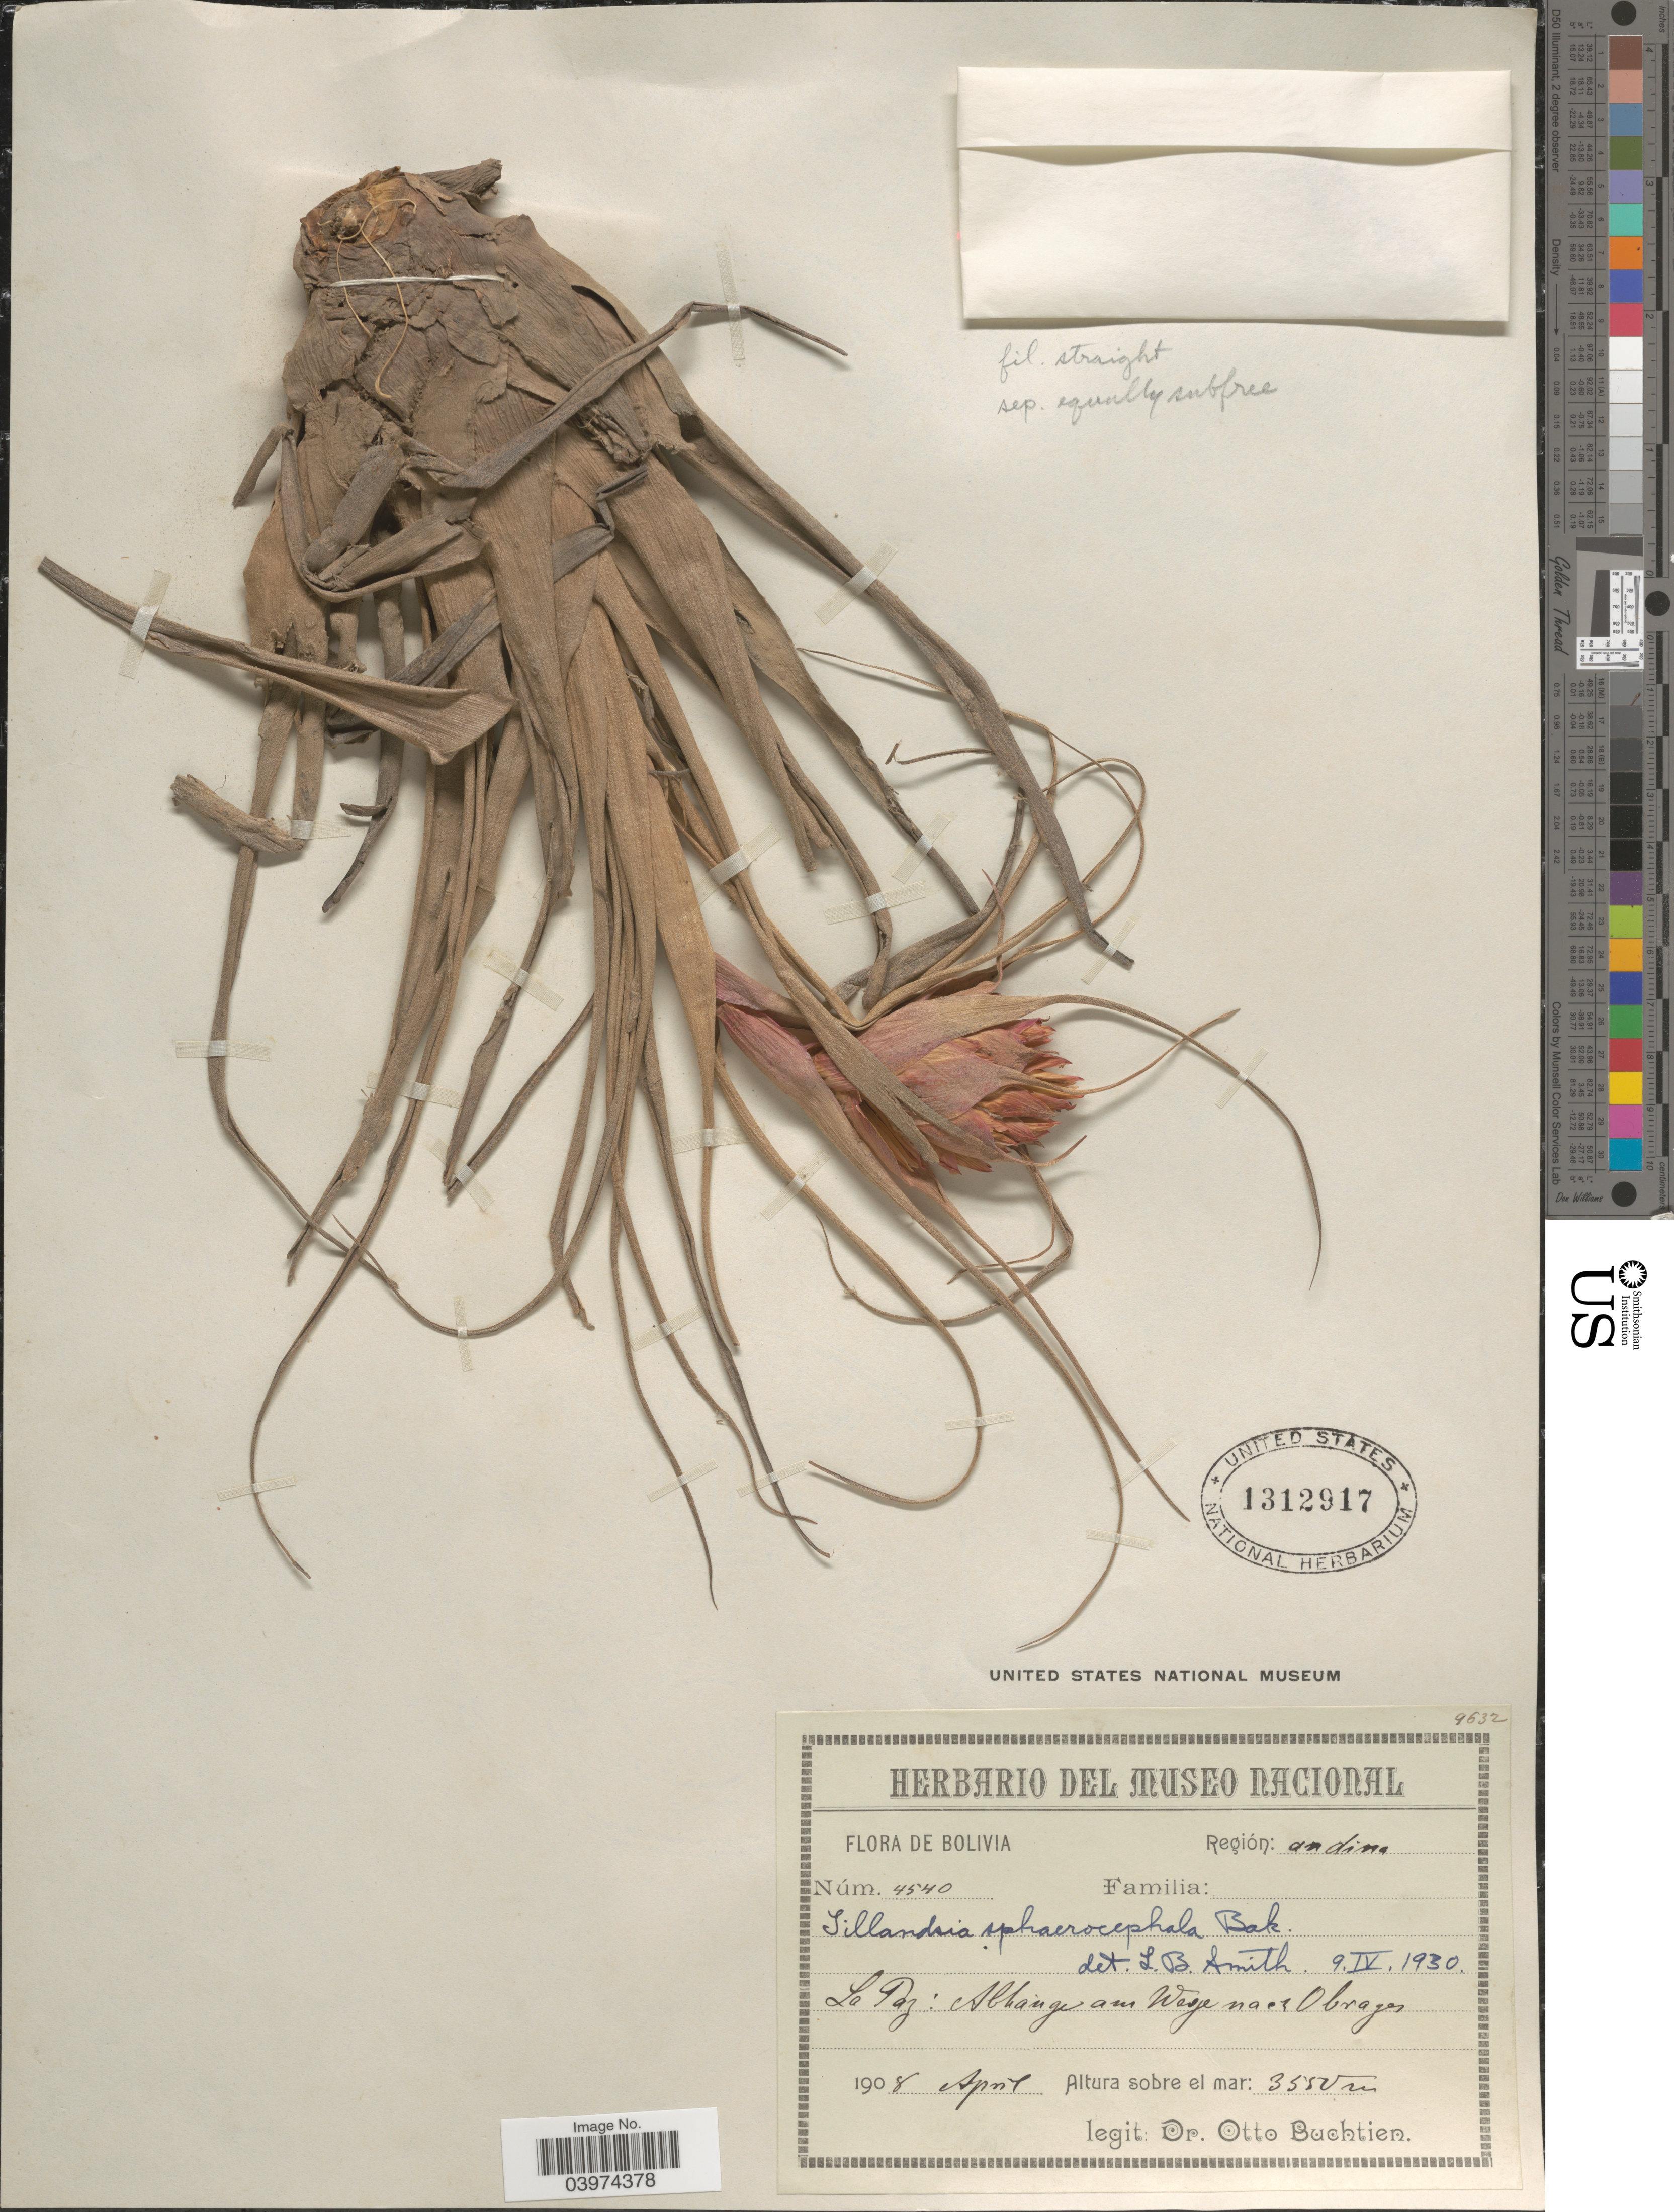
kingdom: Plantae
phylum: Tracheophyta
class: Liliopsida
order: Poales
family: Bromeliaceae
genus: Tillandsia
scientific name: Tillandsia sphaerocephala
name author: Baker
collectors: O. Buchtien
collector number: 4540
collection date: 1908-04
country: Bolivia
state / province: La Paz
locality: Región: andina. La Paz: Abhange am Wege nach Obrajes.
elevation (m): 3550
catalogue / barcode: US 1312917